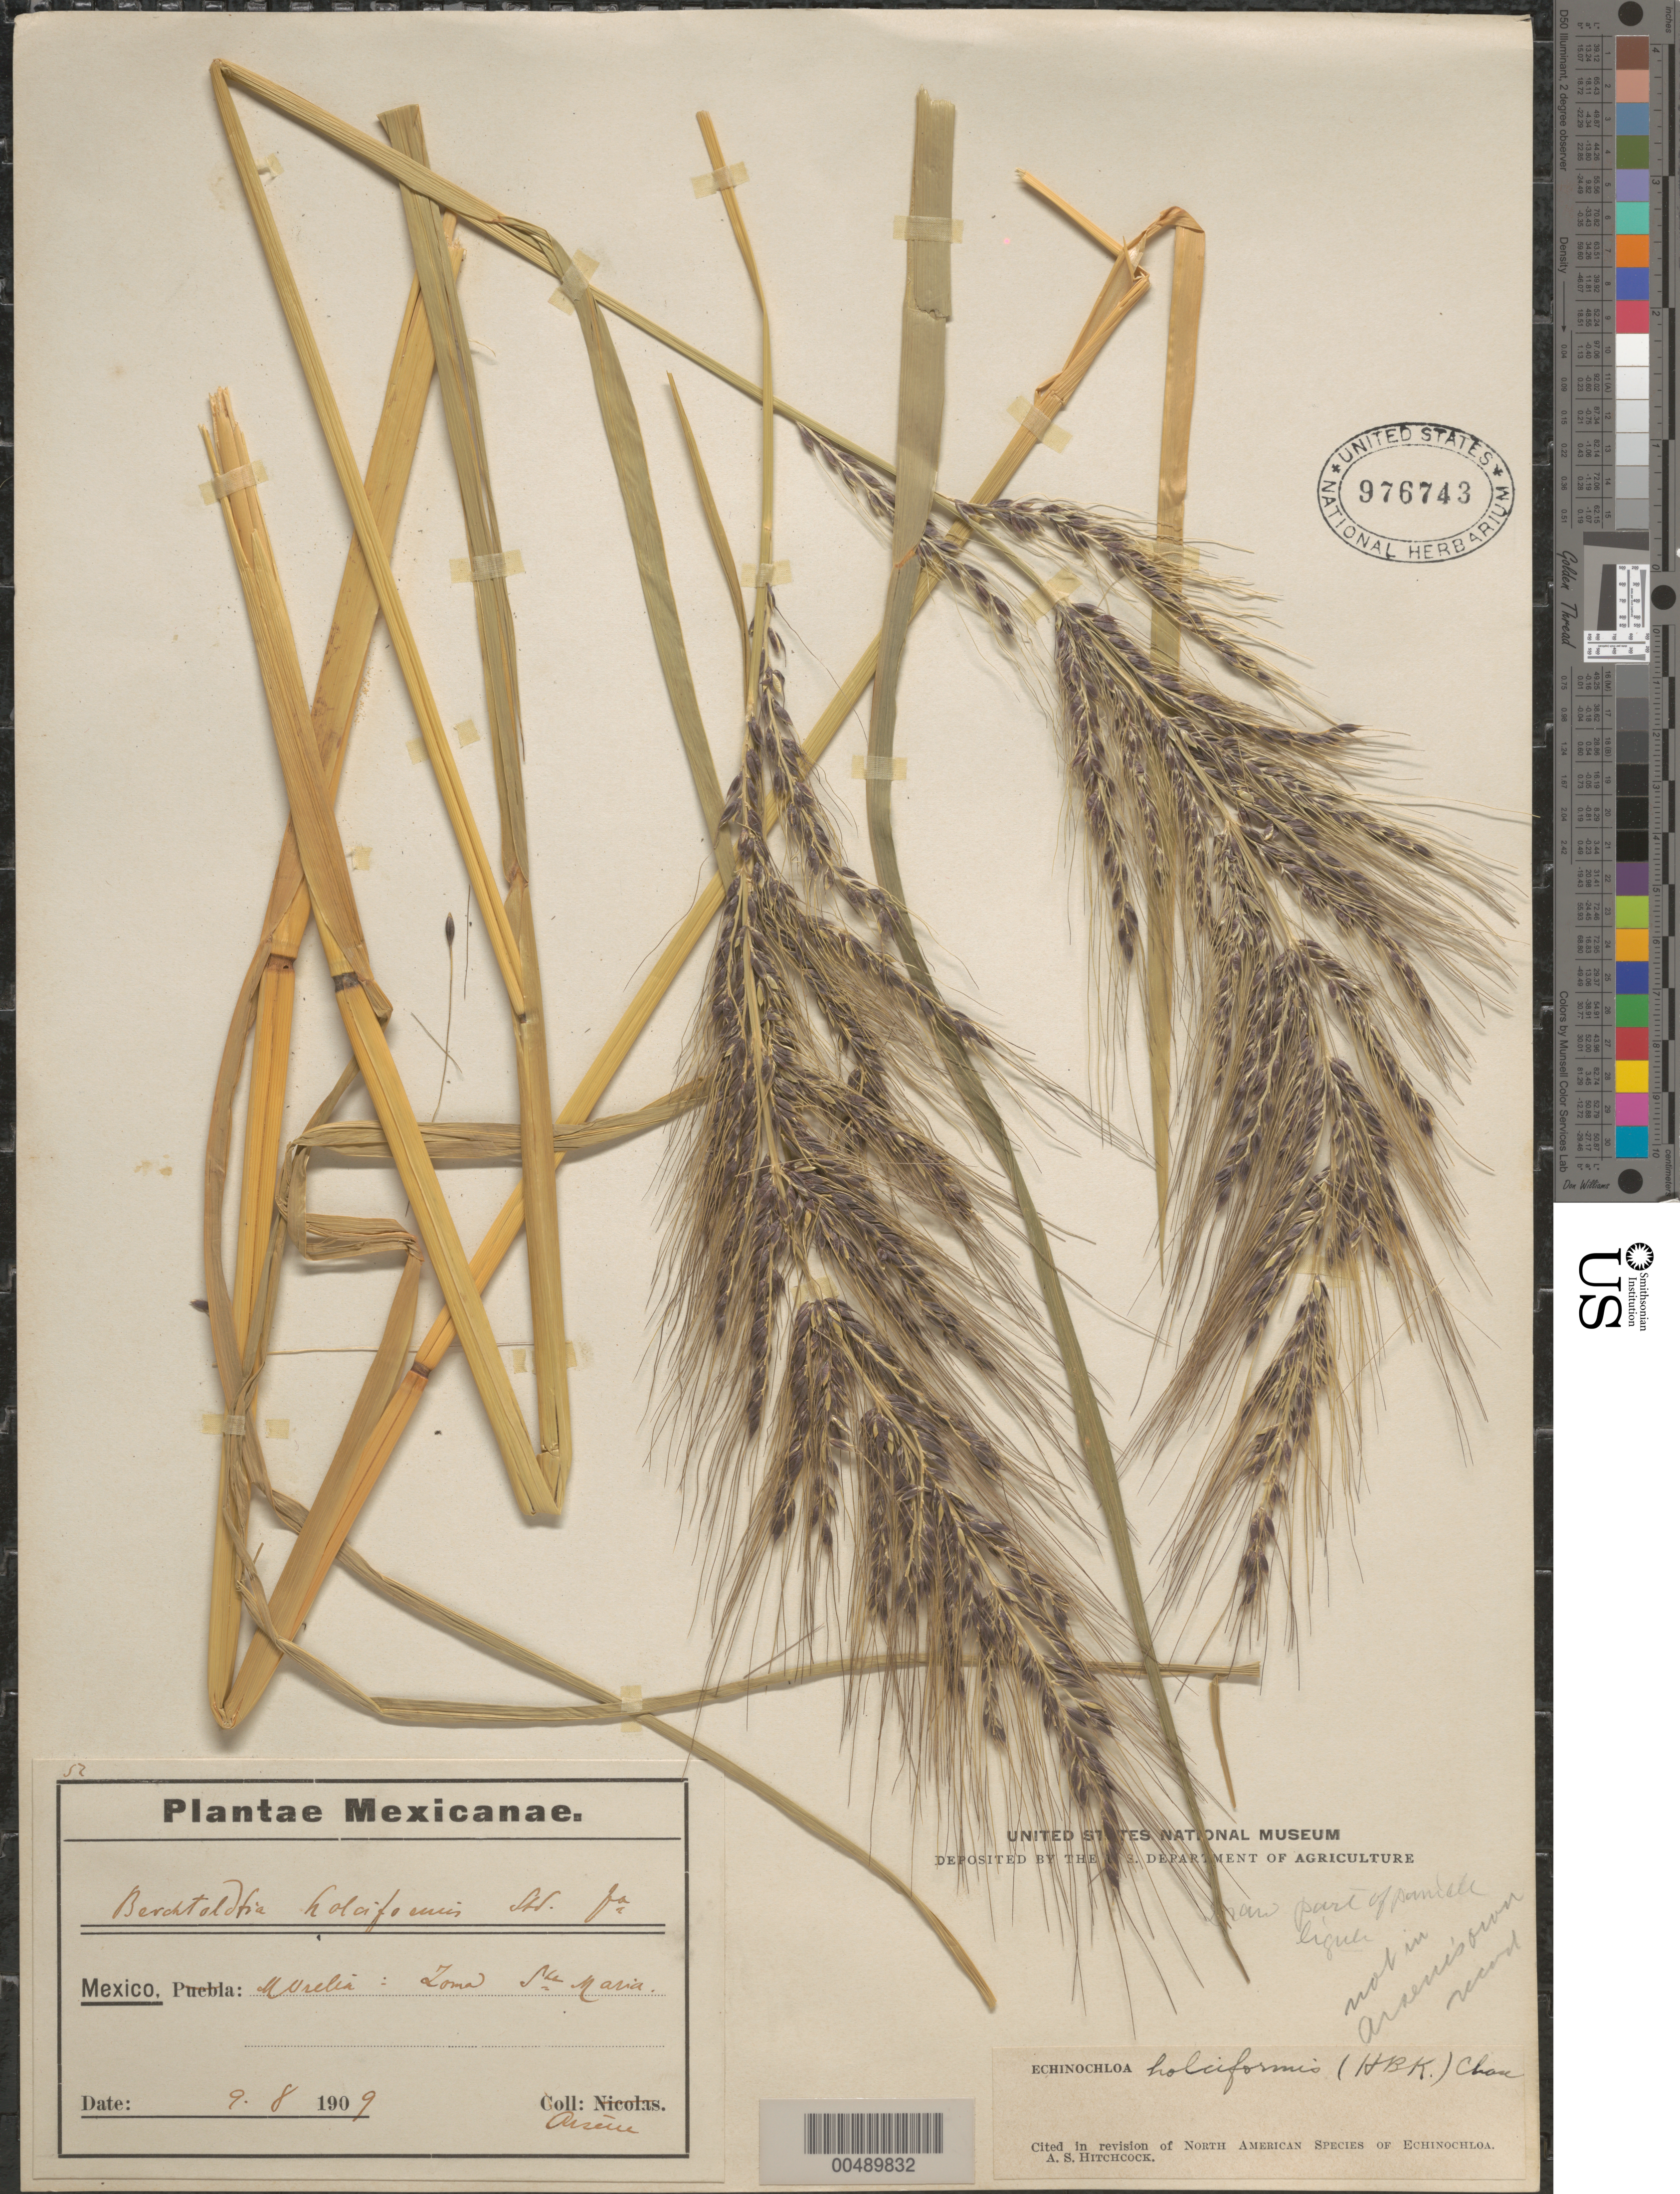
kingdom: Plantae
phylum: Tracheophyta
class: Liliopsida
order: Poales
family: Poaceae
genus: Echinochloa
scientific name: Echinochloa holciformis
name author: (Kunth) Chase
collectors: Bro. G. Arsène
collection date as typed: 9 Aug 1909 to 8 Sep 1909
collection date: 1909-08-09/1909-09-08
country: Mexico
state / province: Michoacán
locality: Morelia, Loma Sta. Maria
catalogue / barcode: US 976743